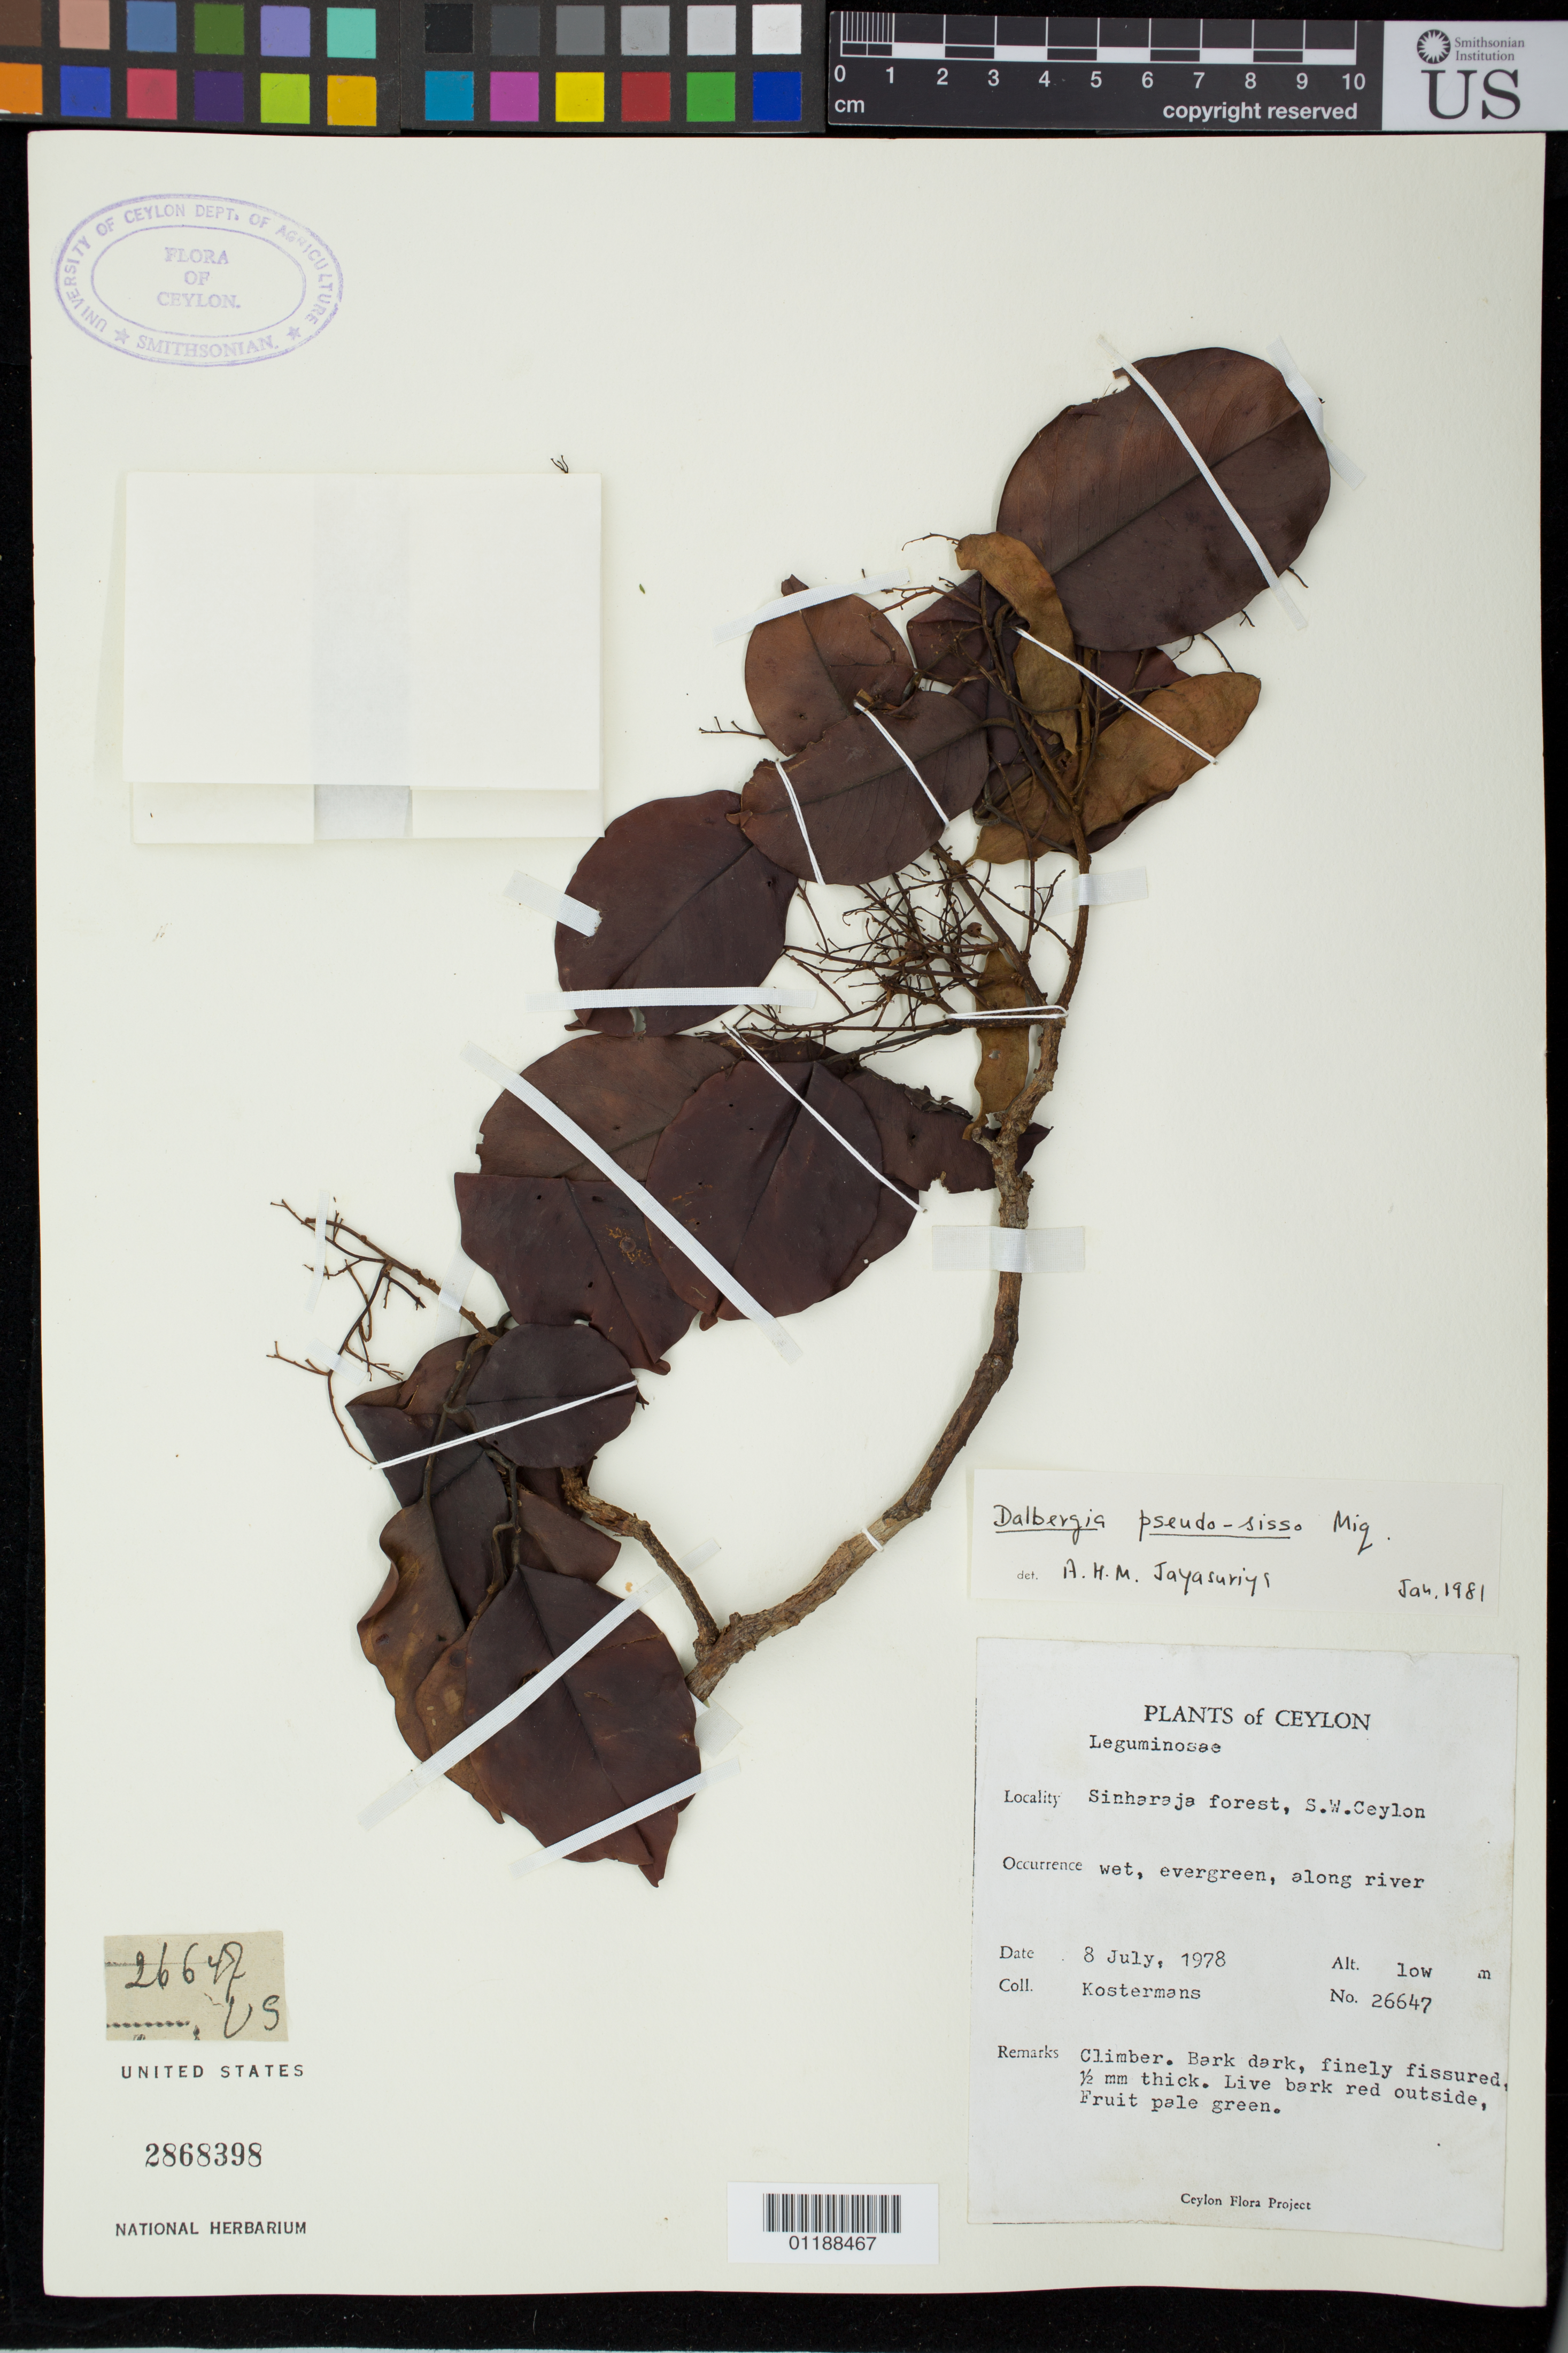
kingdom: Plantae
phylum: Tracheophyta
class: Magnoliopsida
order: Fabales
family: Fabaceae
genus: Dalbergia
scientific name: Dalbergia pseudo-sissoo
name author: Miq.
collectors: Kostermans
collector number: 26647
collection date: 1978-07-08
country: Sri Lanka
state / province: Sabaragamuwa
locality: Sinharaja Forest, S.W. Ceylon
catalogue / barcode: US 2868398